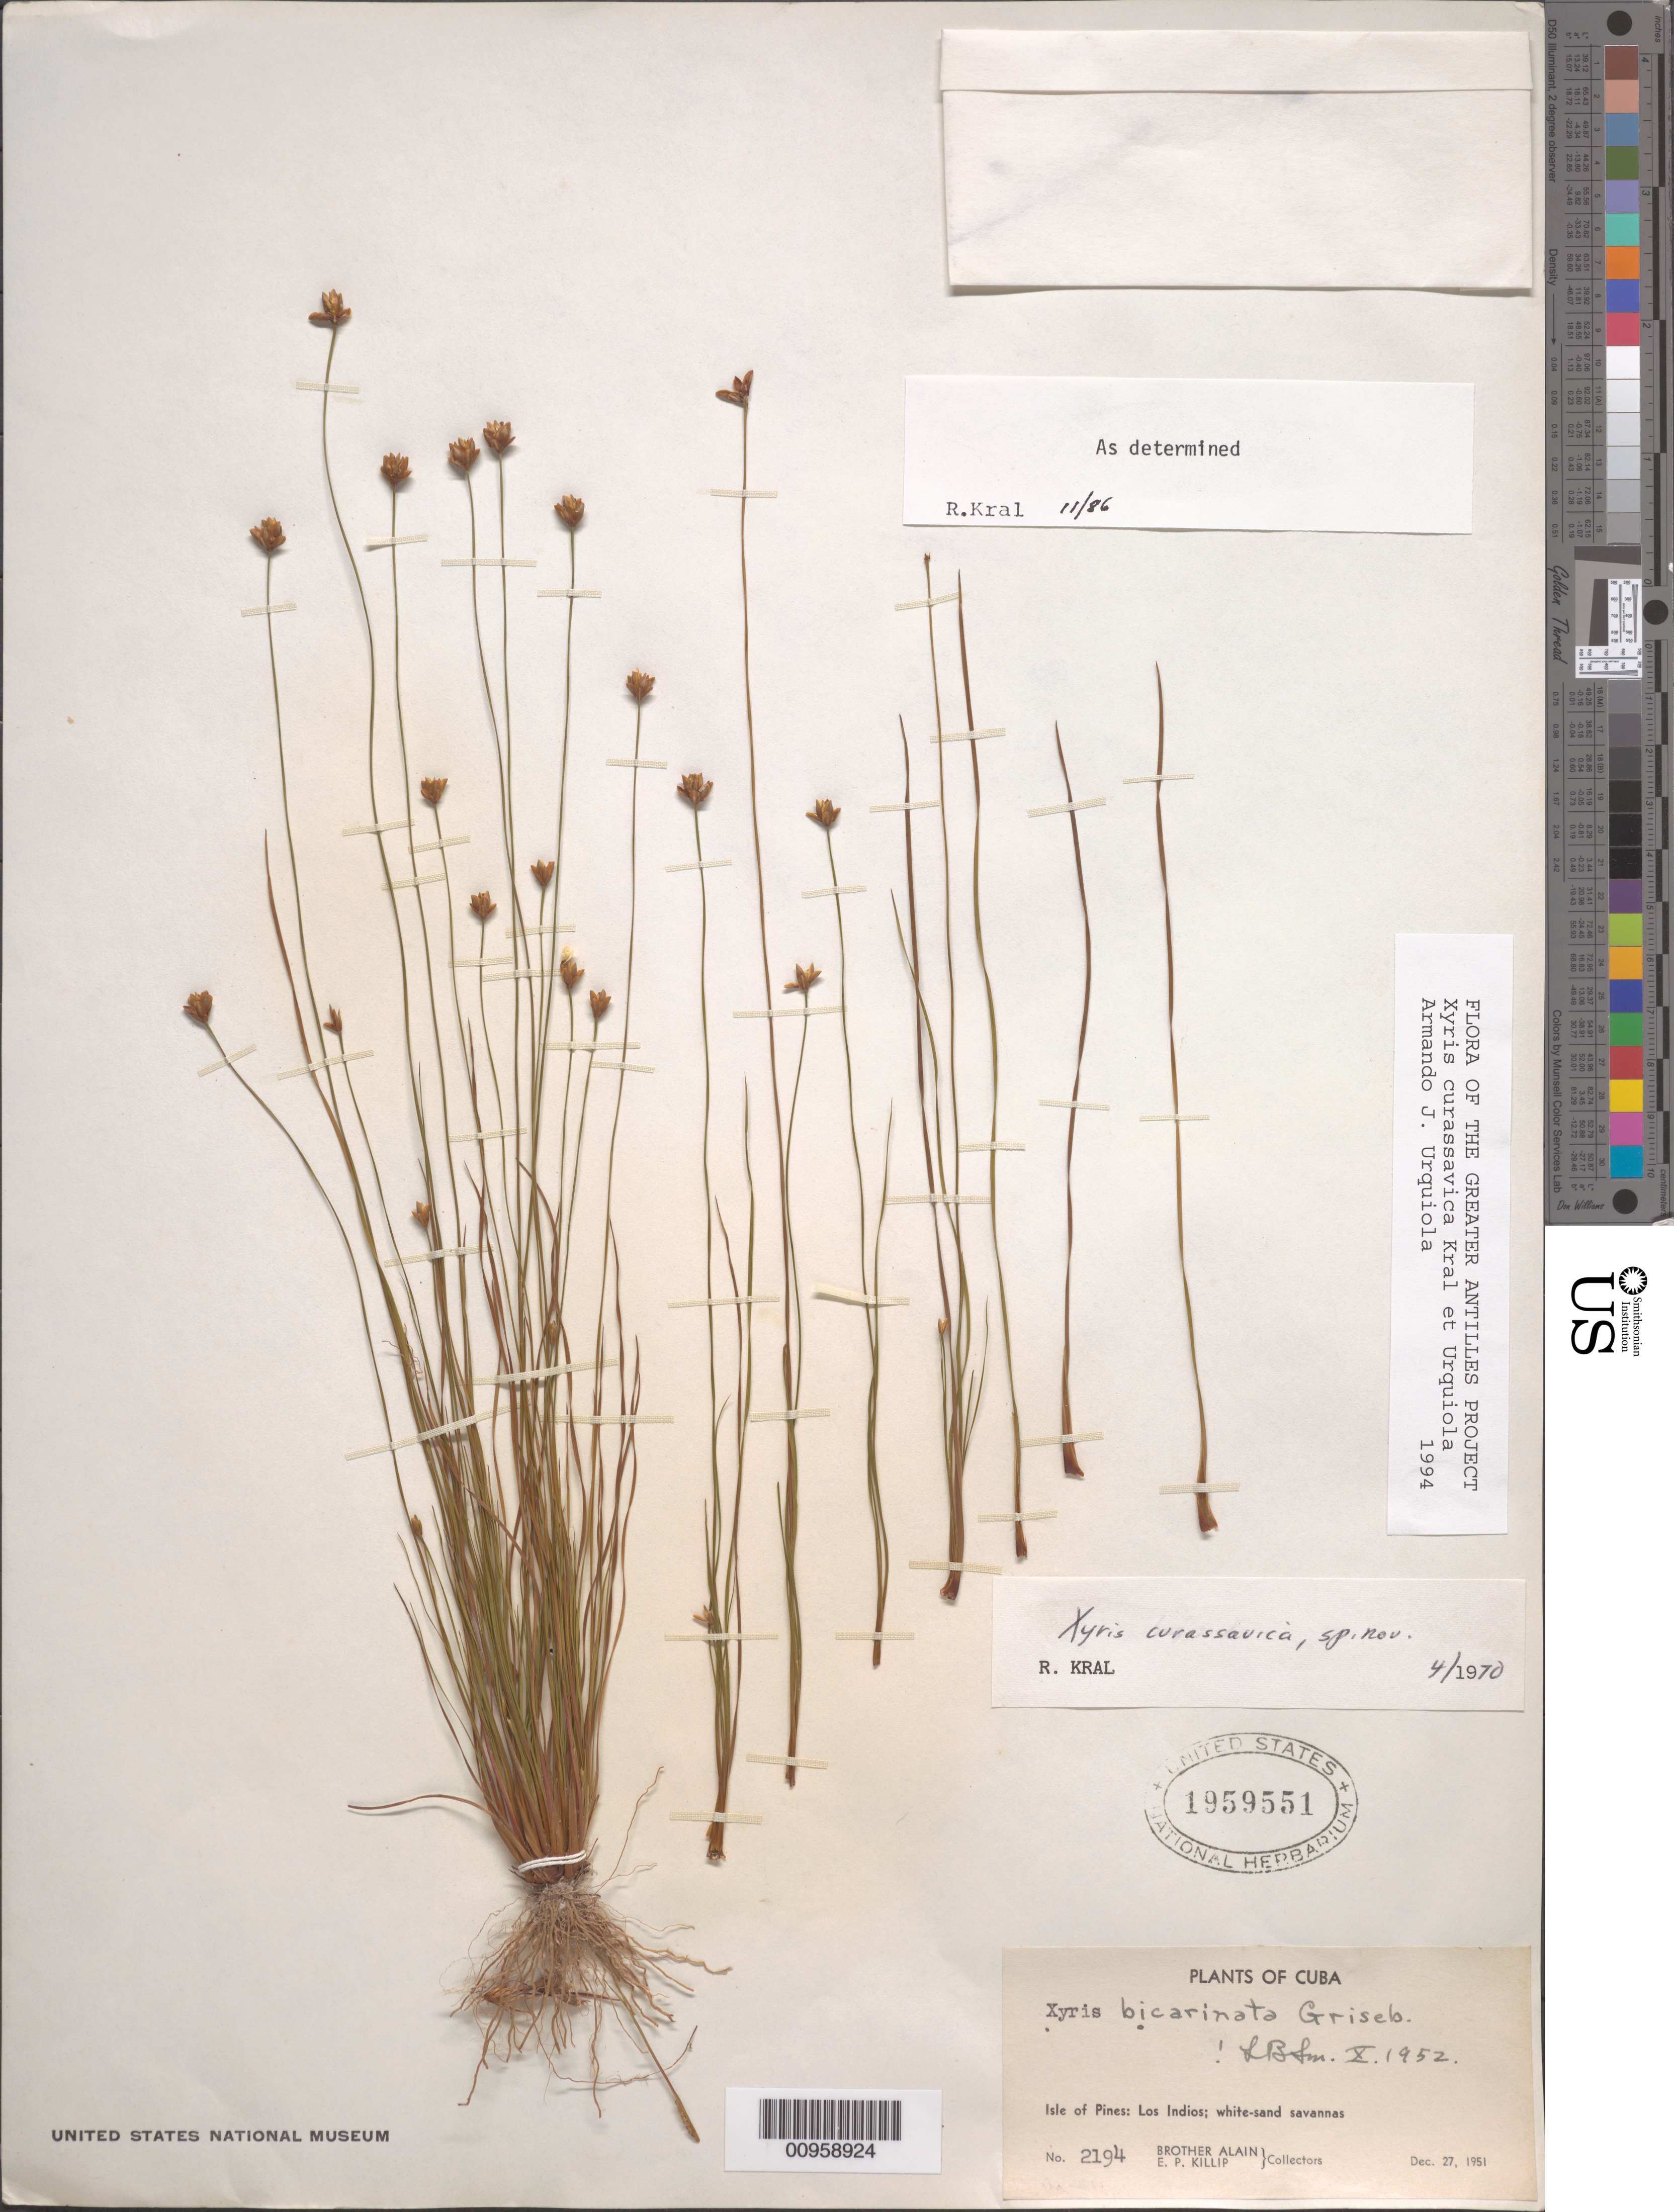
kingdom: Plantae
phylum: Tracheophyta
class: Liliopsida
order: Poales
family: Xyridaceae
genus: Xyris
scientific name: Xyris curassavica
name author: Kral & Urquiola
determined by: Urquiola, A. J., (HPPR)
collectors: A. H. Liogier & E. P. Killip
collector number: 2194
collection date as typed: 27 Dec 1951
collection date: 1951-12-27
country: Cuba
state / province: Isla de la Juventud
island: Isla de la Juventud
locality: Los Indios, Isle of Pines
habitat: White-sand savannas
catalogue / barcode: US 1959551